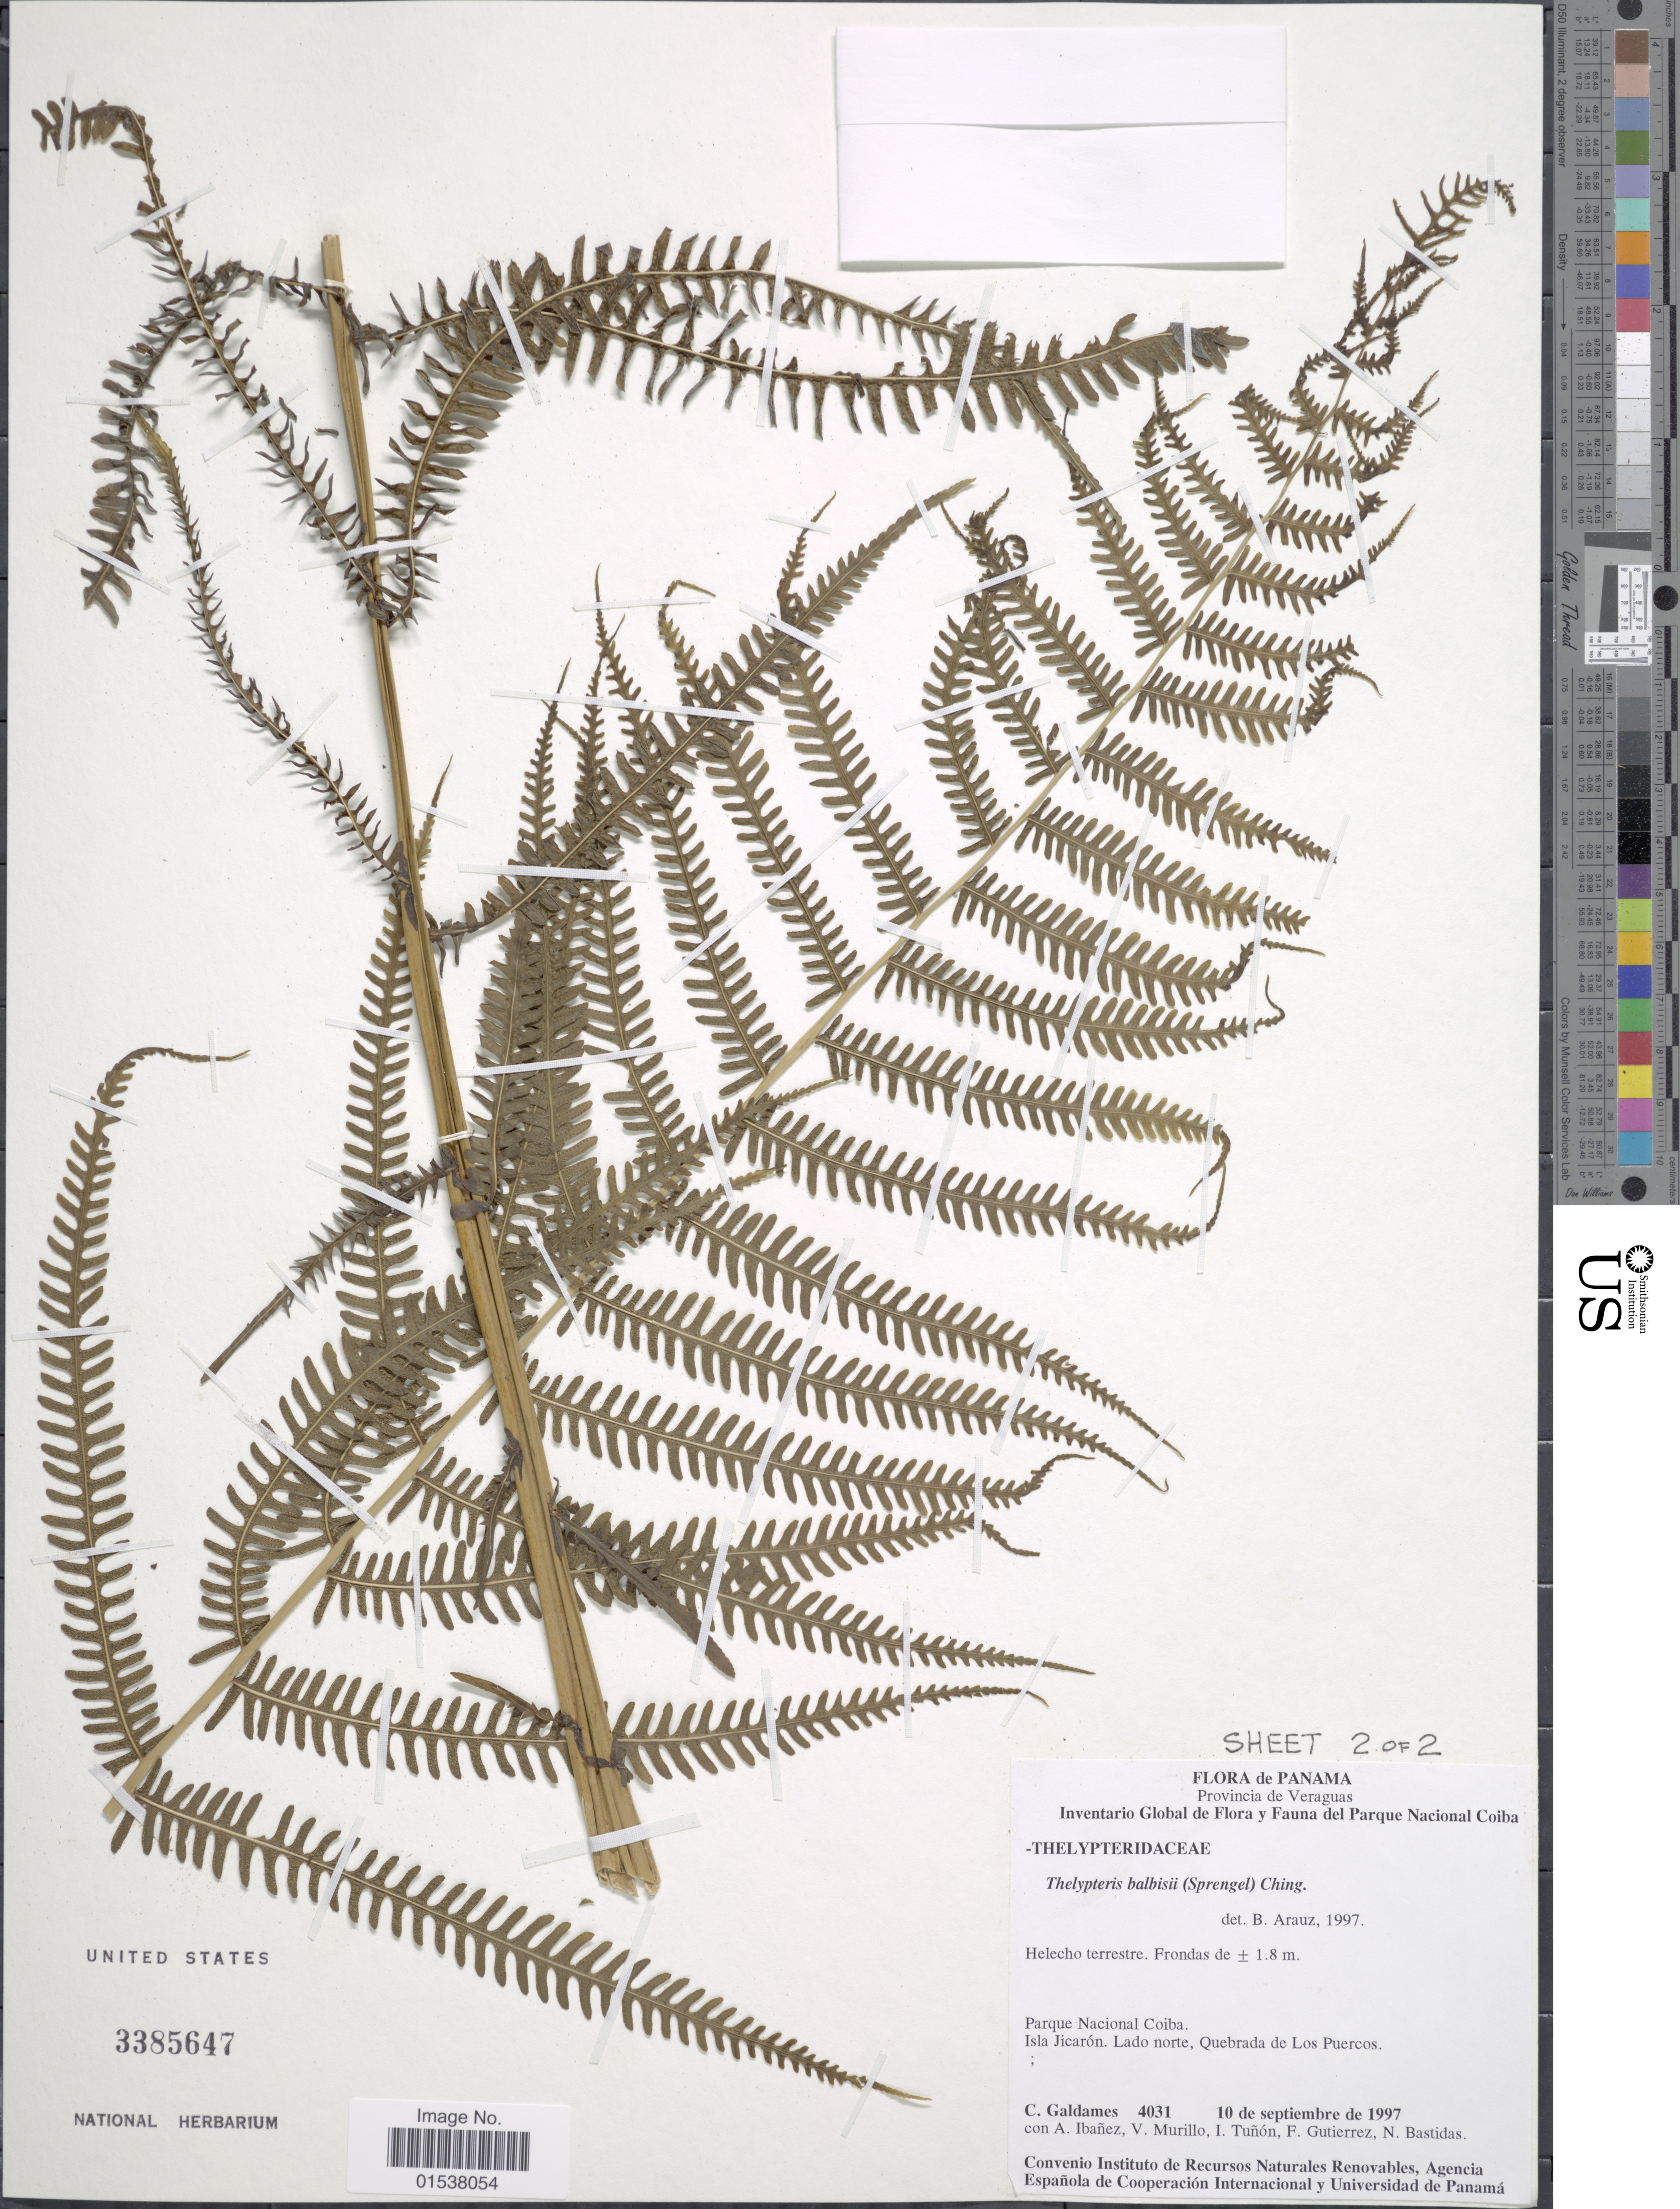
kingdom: Plantae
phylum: Tracheophyta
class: Polypodiopsida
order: Polypodiales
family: Thelypteridaceae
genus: Amauropelta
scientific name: Amauropelta balbisii (Spreng.) comb. nov., ined. 2015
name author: (Spreng.)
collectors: C. Galdames, A. Ibáñez, V. Murillo, I. Tuñón & et al.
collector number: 4031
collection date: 1997-09-10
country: Panama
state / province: Veraguas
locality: Provincia de Veraguas, Parque Nacional Coiba, Isla Jicaron, Lado norte, Quebrada de Los Puercos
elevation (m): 1.8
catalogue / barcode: US 3385647